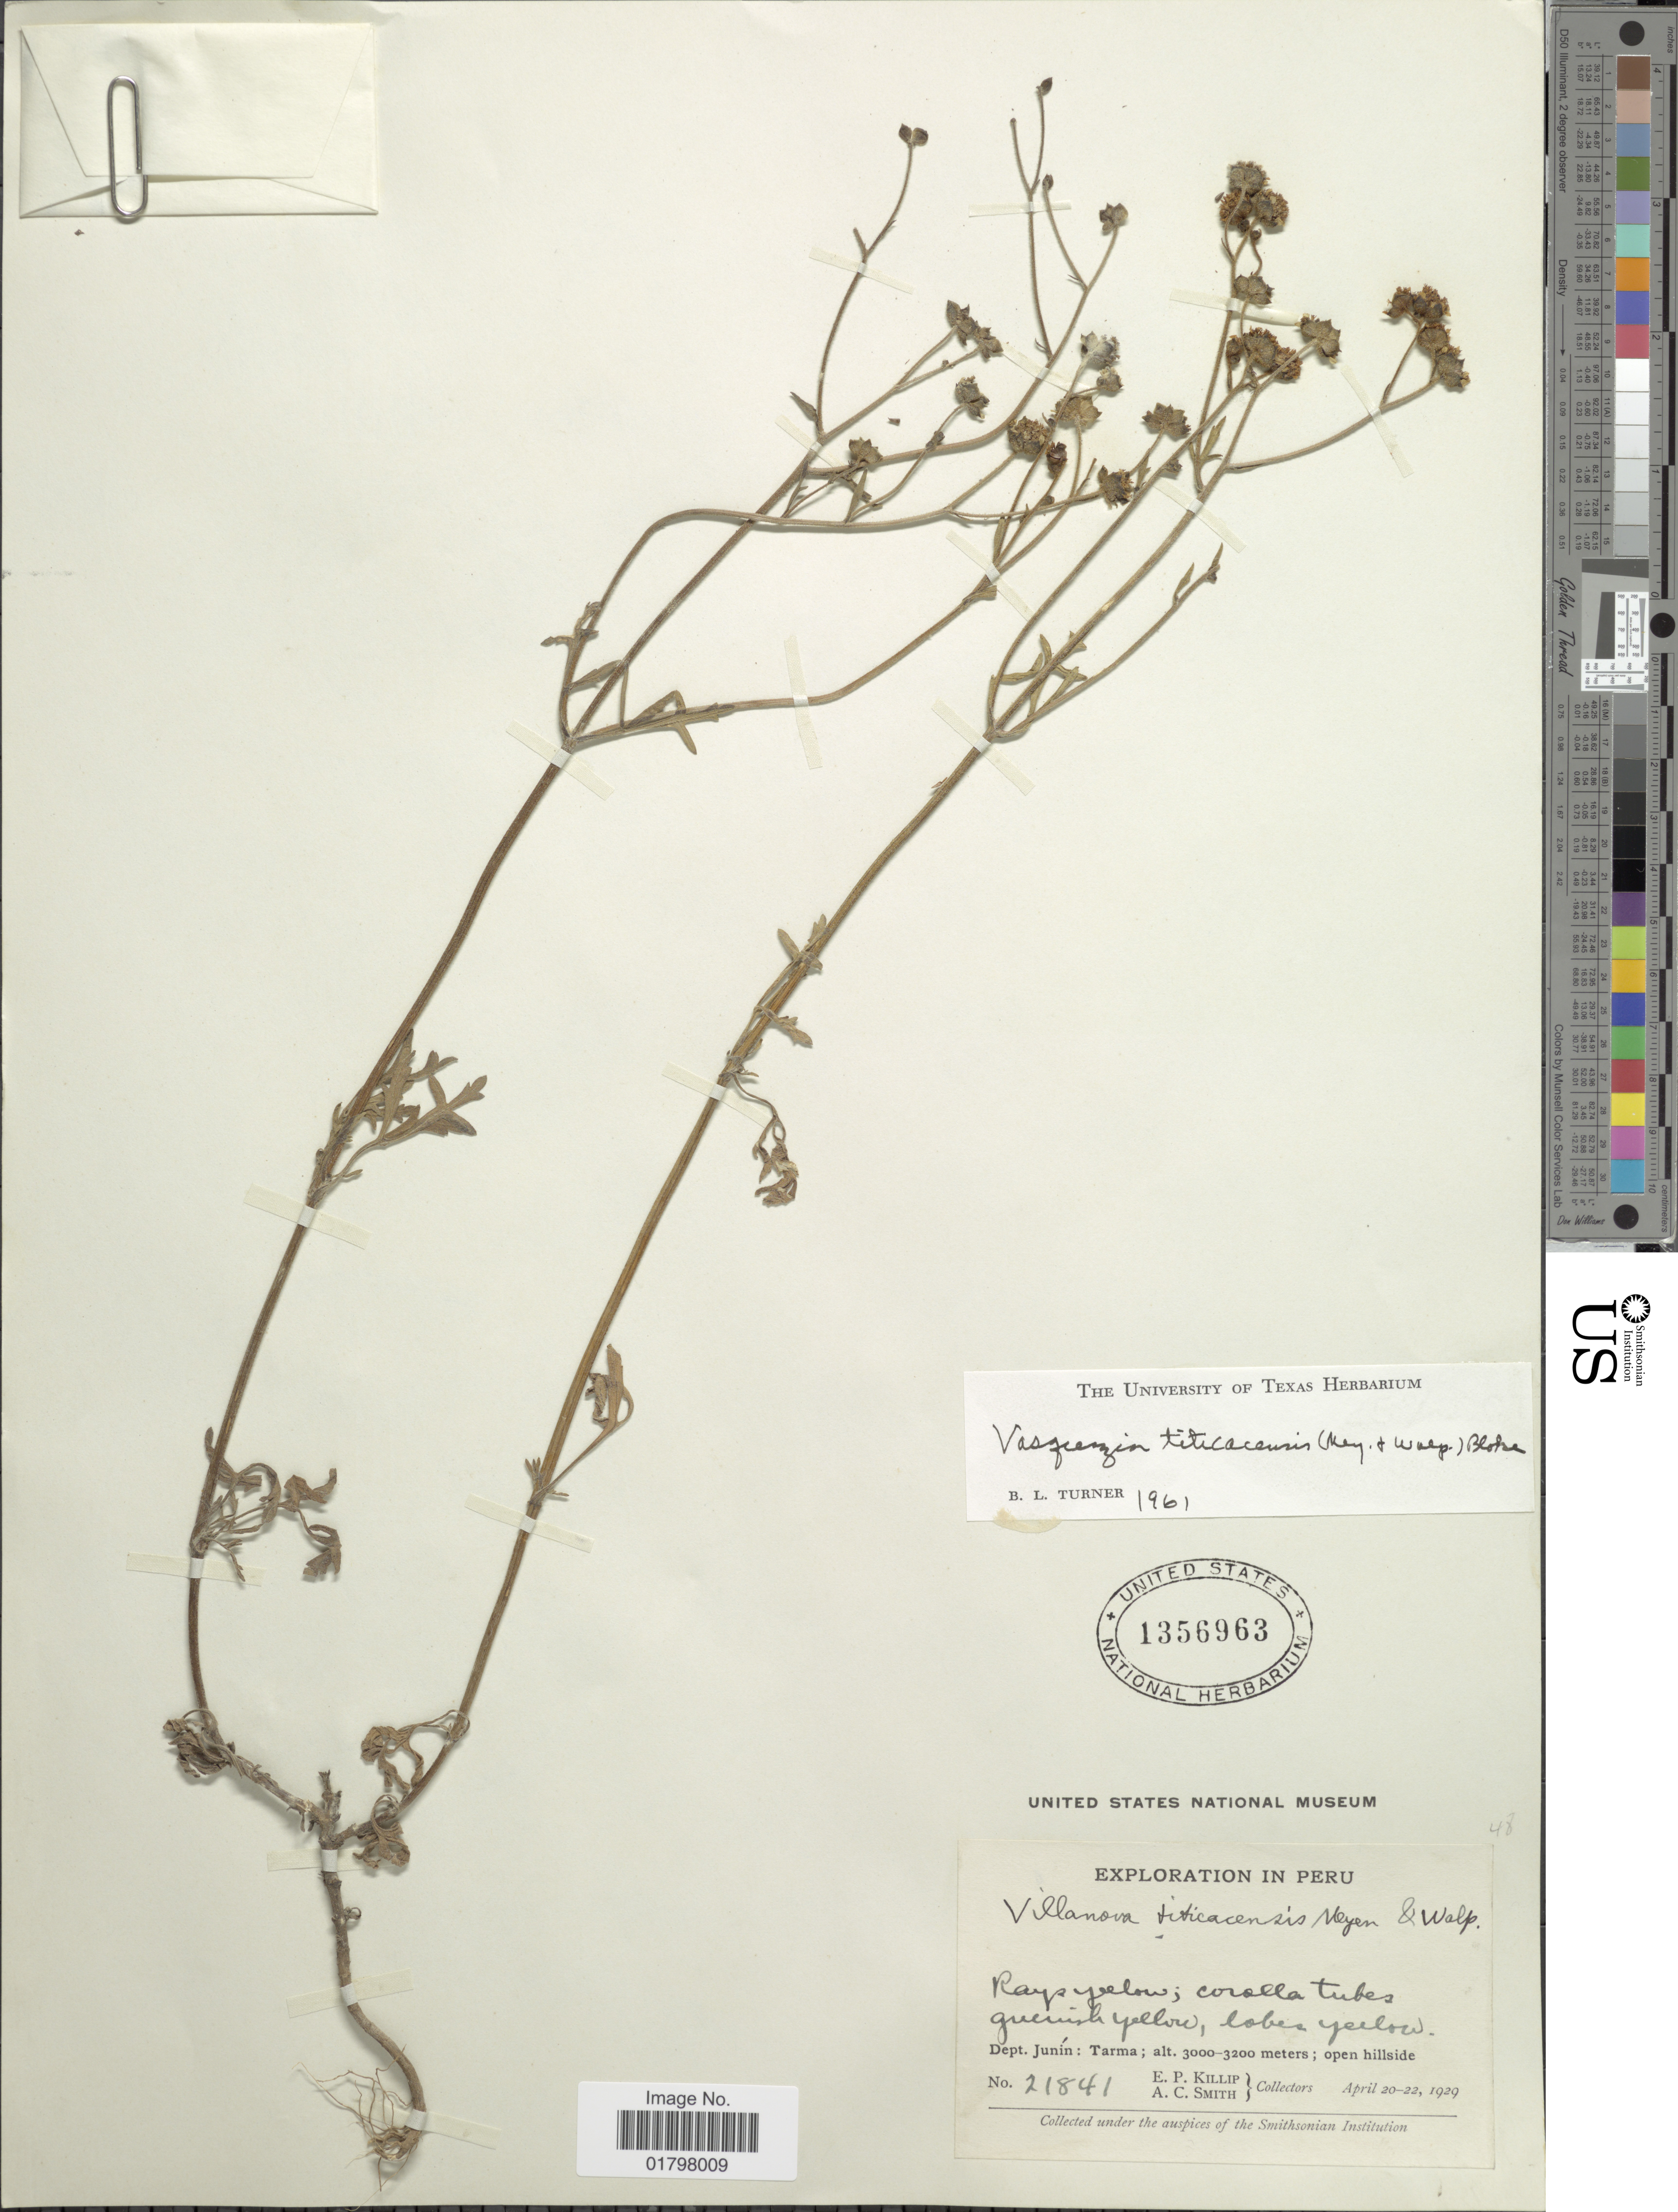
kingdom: Plantae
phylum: Tracheophyta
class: Magnoliopsida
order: Asterales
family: Asteraceae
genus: Vasquesia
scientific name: Vasquesia titicacensis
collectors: E. P. Killip & A. C. Smith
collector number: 21841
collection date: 1929-04-20/1929-04-22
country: Peru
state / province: Junín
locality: Dept. Junín: Tarma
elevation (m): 3000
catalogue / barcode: US 1356963